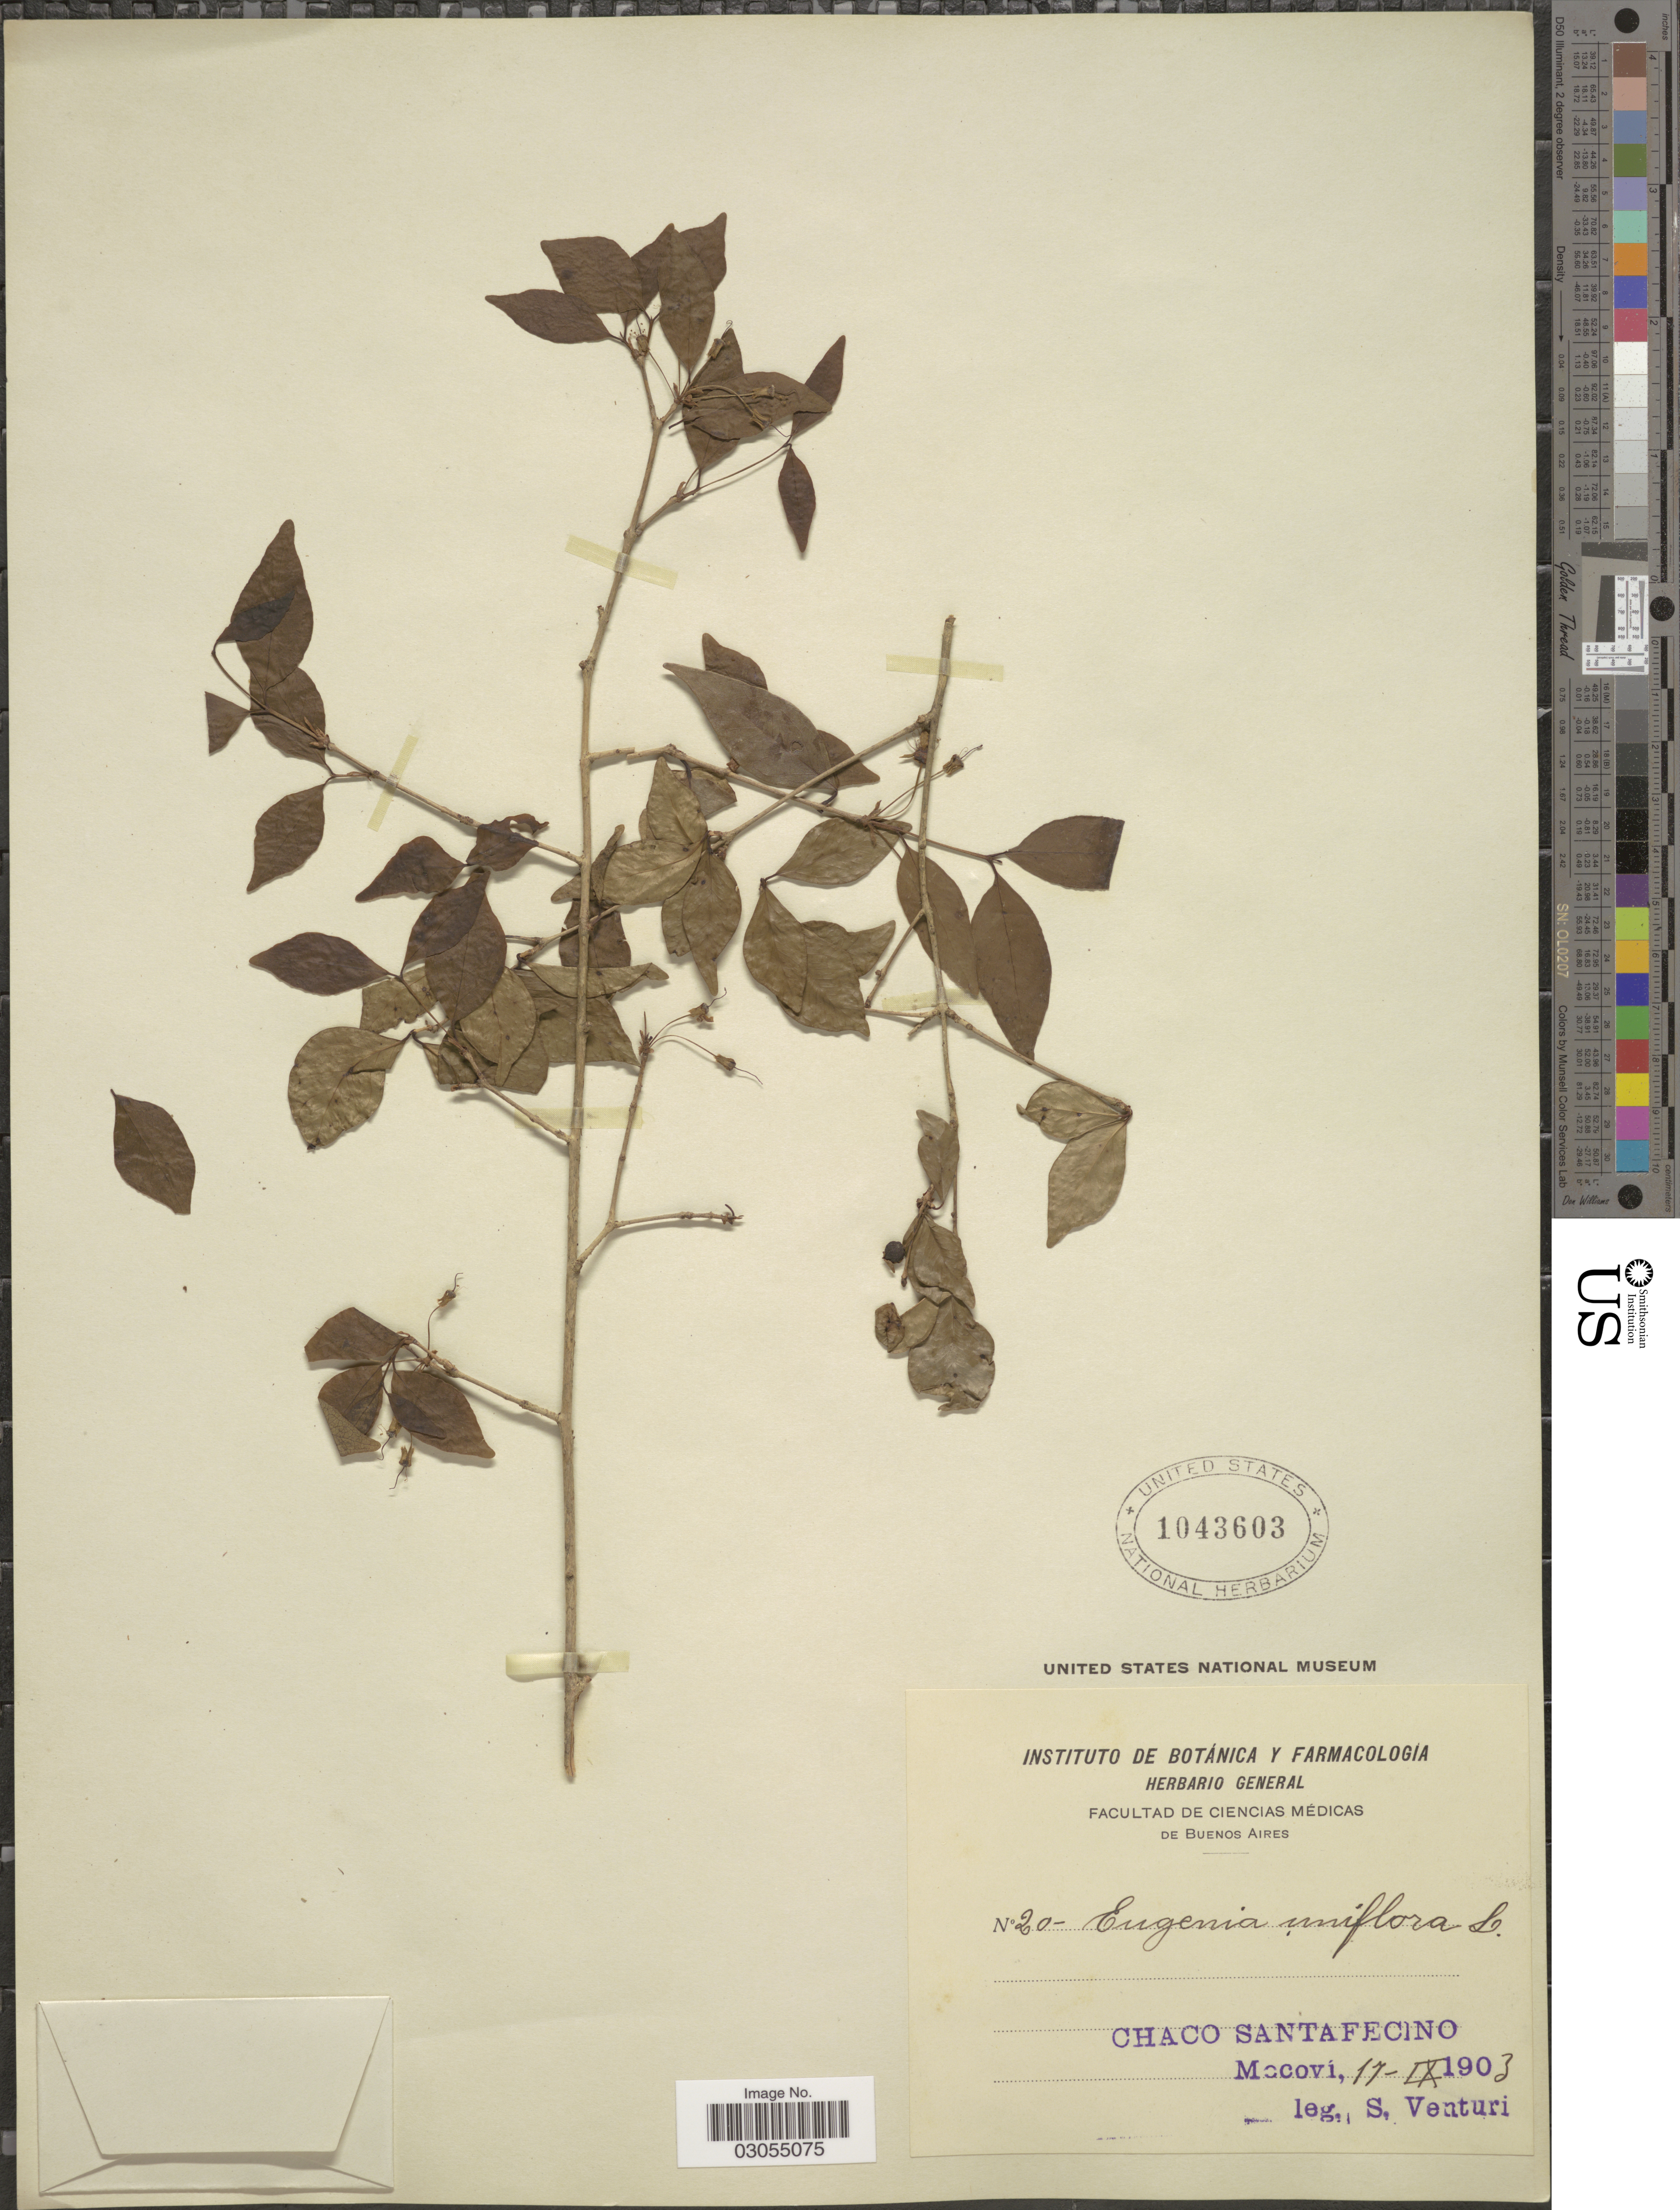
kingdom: Plantae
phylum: Tracheophyta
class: Magnoliopsida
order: Myrtales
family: Myrtaceae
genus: Eugenia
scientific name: Eugenia uniflora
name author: L.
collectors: S. Venturi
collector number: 20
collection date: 1903-09-17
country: Argentina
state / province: Chaco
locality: Chaco Santa Fecino, Mocovi.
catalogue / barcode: US 1043603